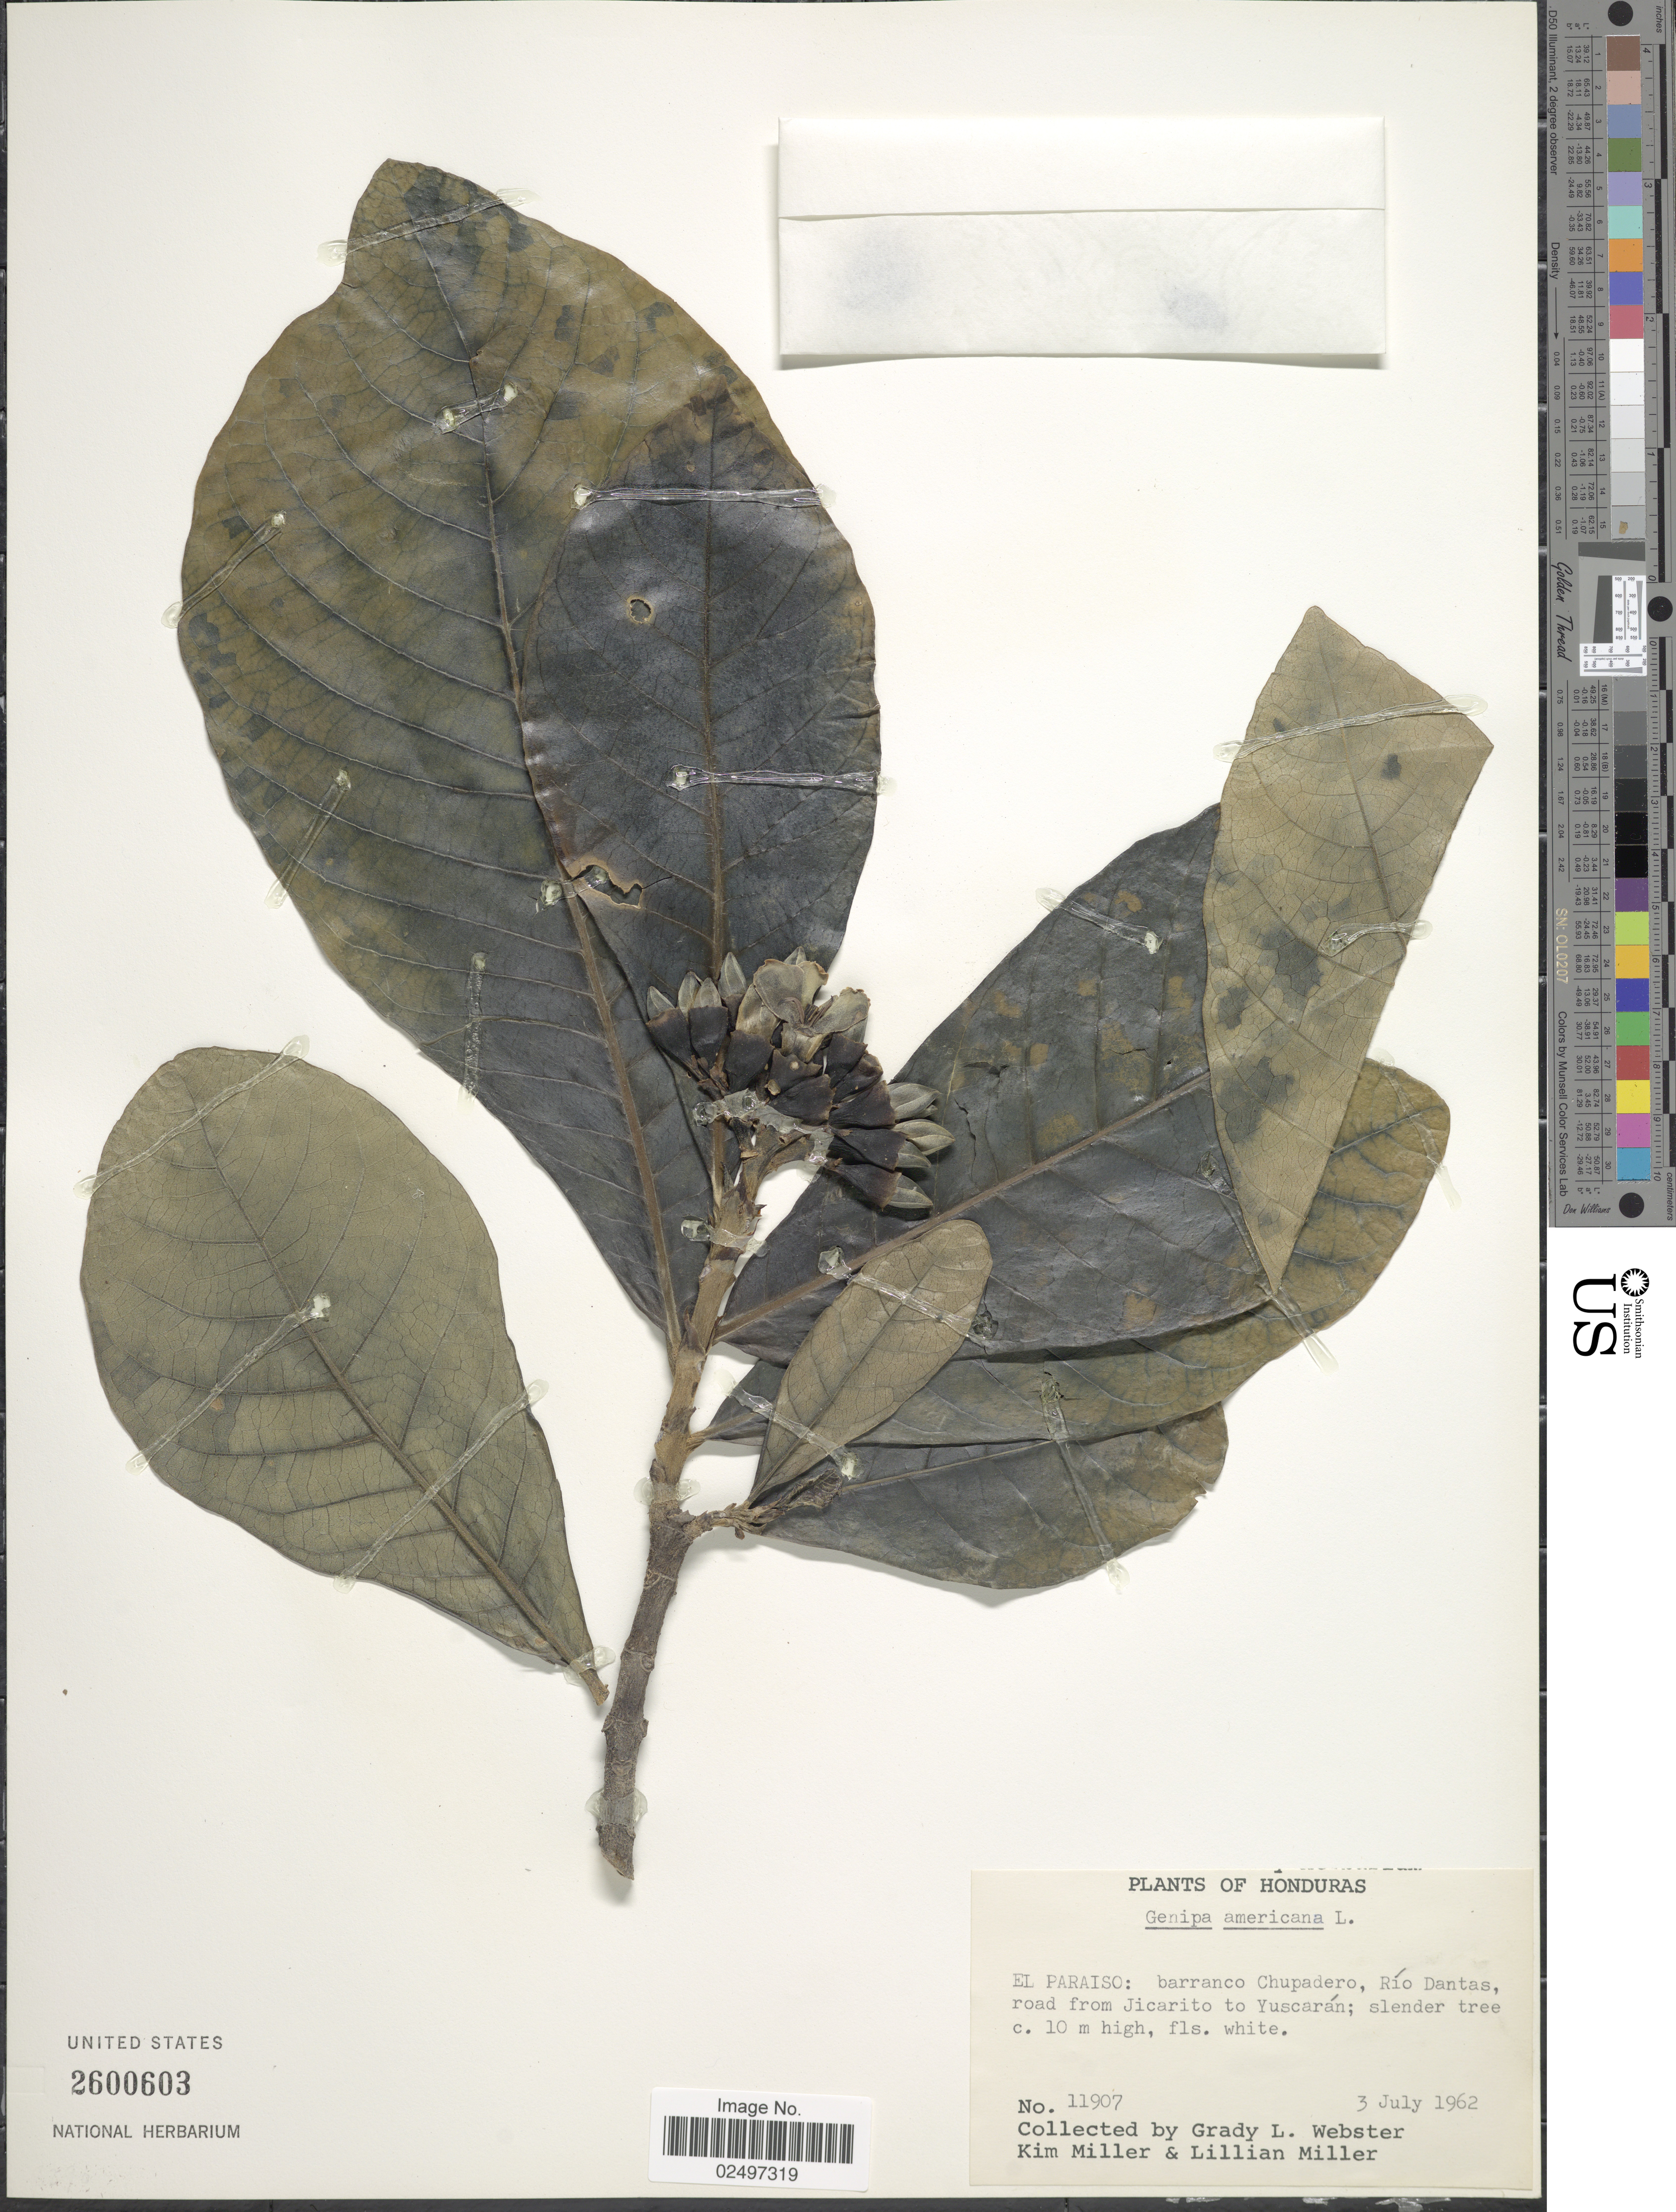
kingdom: Plantae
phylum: Tracheophyta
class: Magnoliopsida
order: Gentianales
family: Rubiaceae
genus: Genipa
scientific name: Genipa americana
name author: L.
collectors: G. L. Webster, K. Miller & L. Miller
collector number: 11907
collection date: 1962-07-03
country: Honduras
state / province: El Paraíso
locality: El Paraiso: barranco Chupadero, Rio Dantas, road from Jicarito to Yuscaran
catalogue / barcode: US 2600603